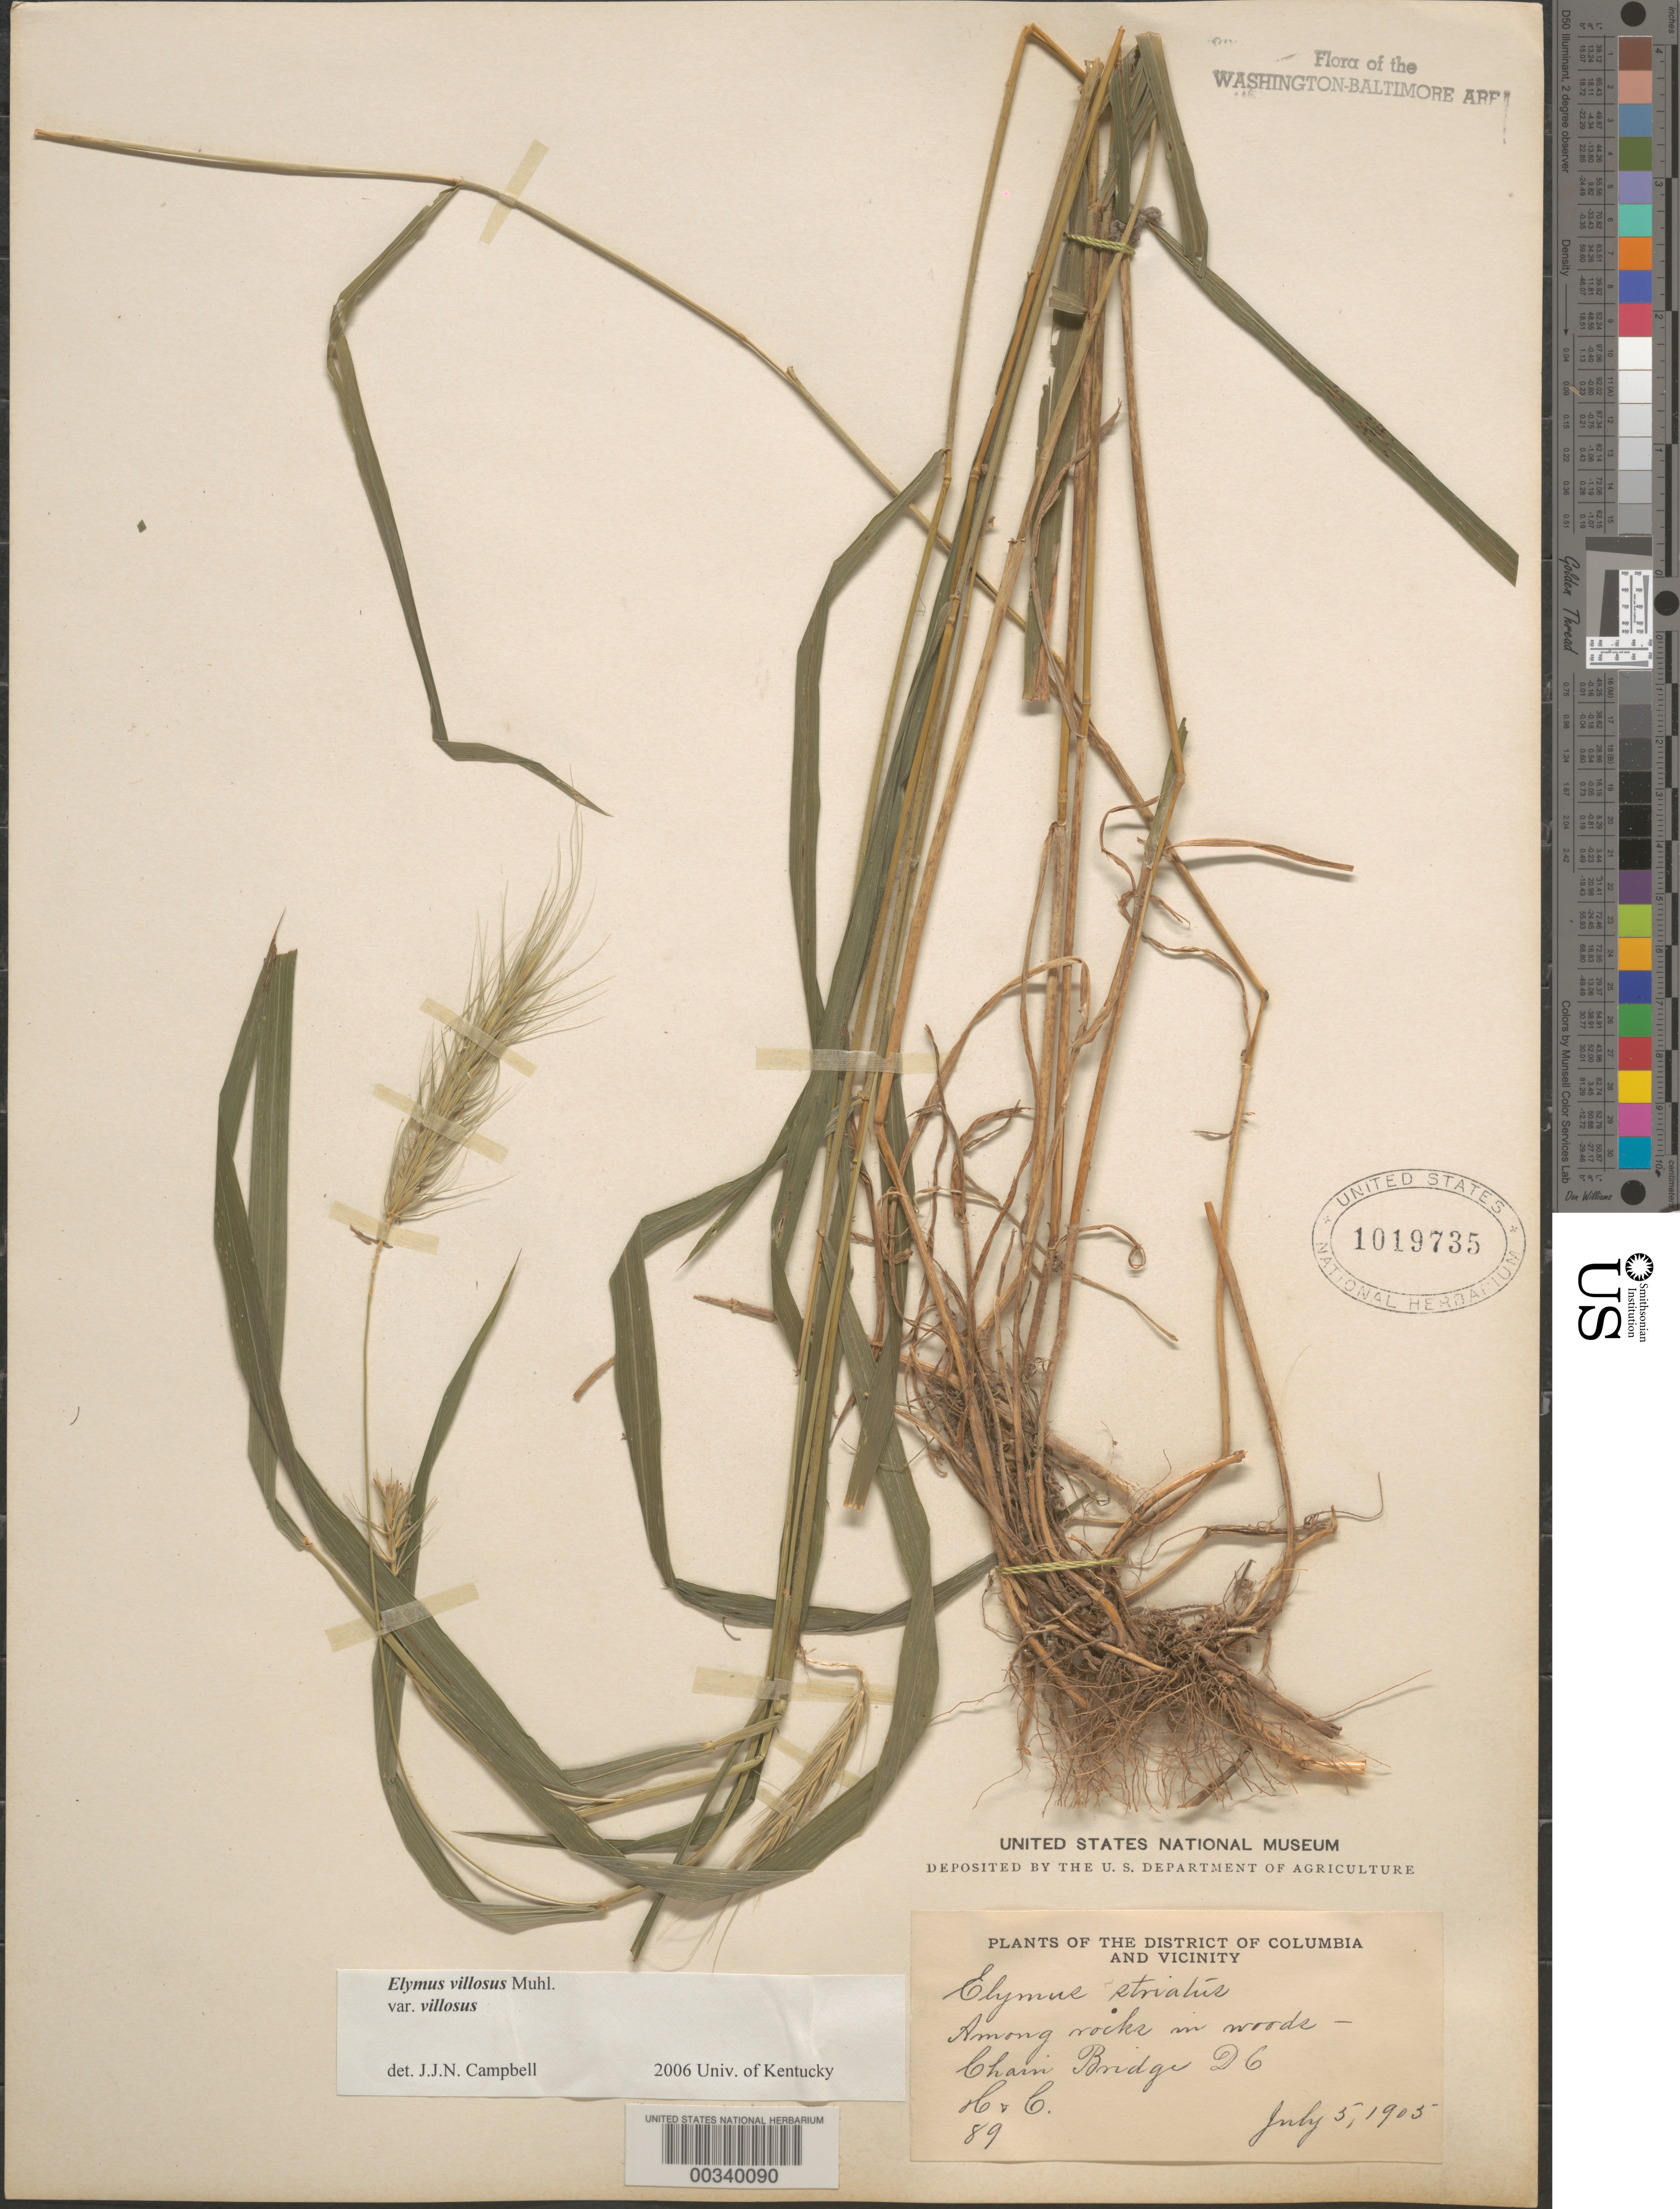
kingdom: Plantae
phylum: Tracheophyta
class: Liliopsida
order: Poales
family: Poaceae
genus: Elymus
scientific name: Elymus villosus var. villosus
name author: Muhl.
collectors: A. S. Hitchcock & A. Chase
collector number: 89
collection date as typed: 05 Jul 1905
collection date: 1905-07-05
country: United States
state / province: District of Columbia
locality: Chain Bridge C. and O. Canal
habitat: Among rocks in woods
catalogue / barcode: US 1019735